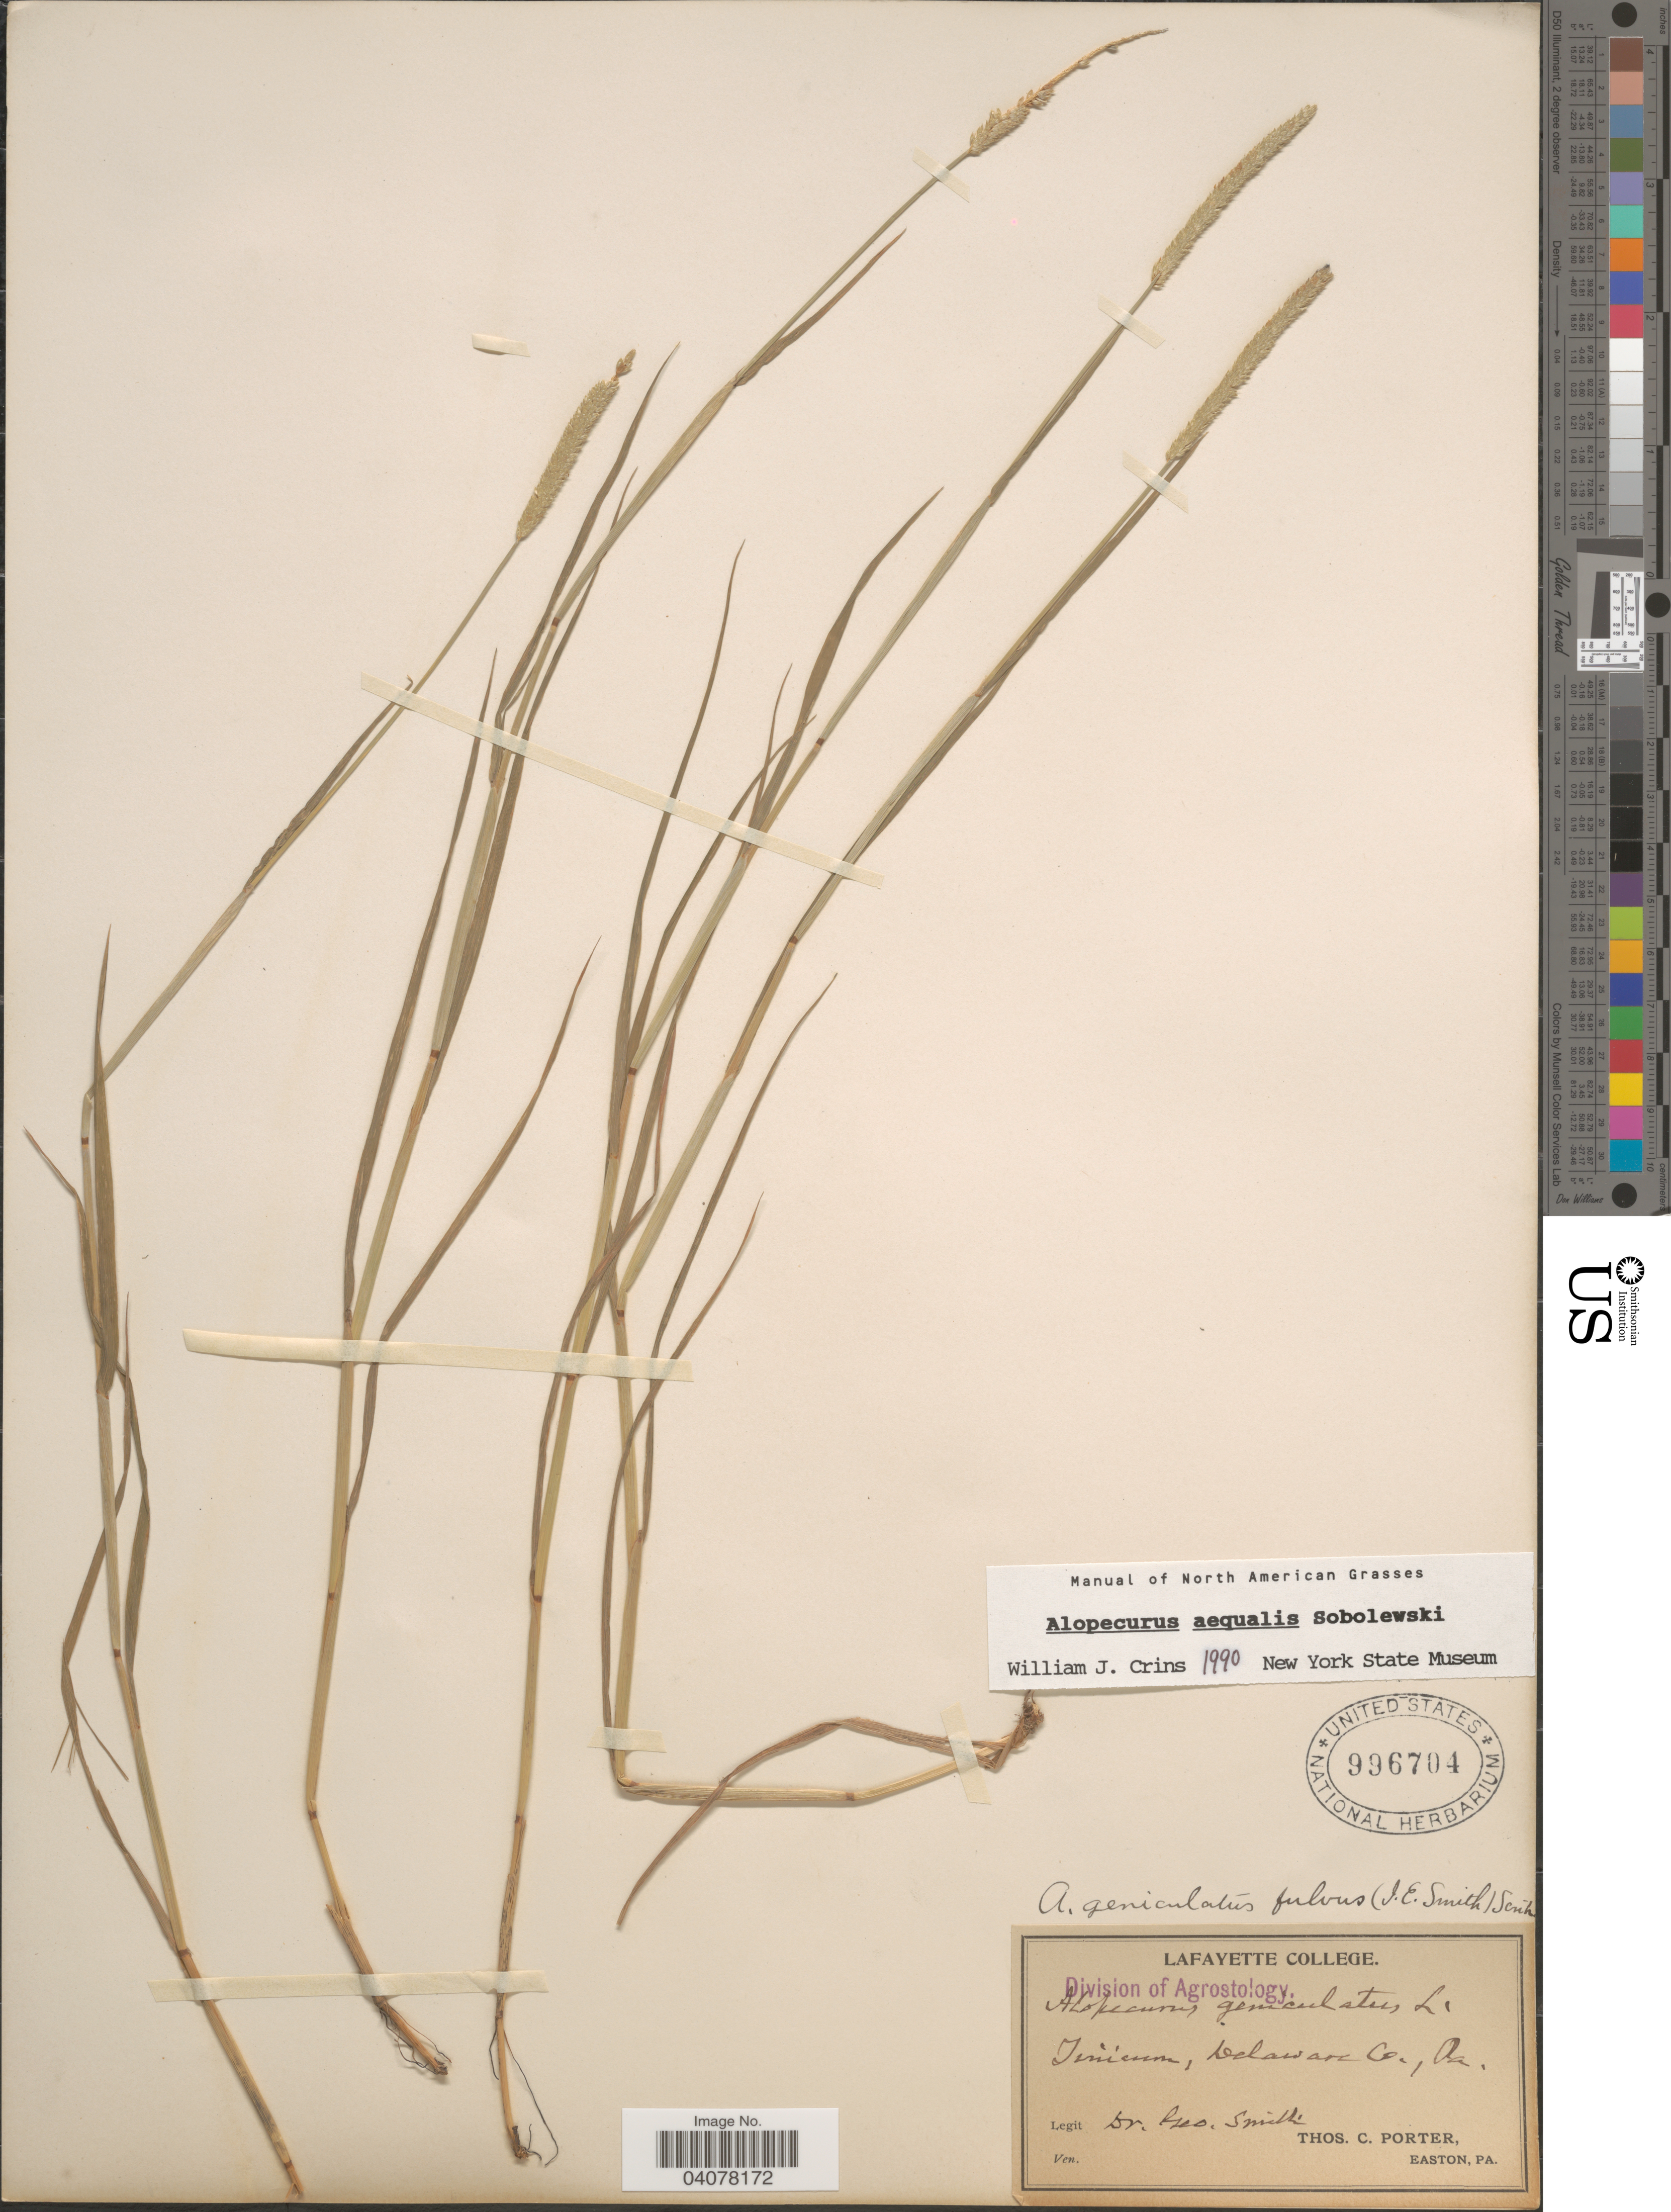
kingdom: Plantae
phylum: Tracheophyta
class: Liliopsida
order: Poales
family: Poaceae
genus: Alopecurus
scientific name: Alopecurus aequalis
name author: Sobol.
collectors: Geo. L. Smith & T. Porter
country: United States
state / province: Pennsylvania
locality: Tinicum, Delaware Co.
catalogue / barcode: US 996704